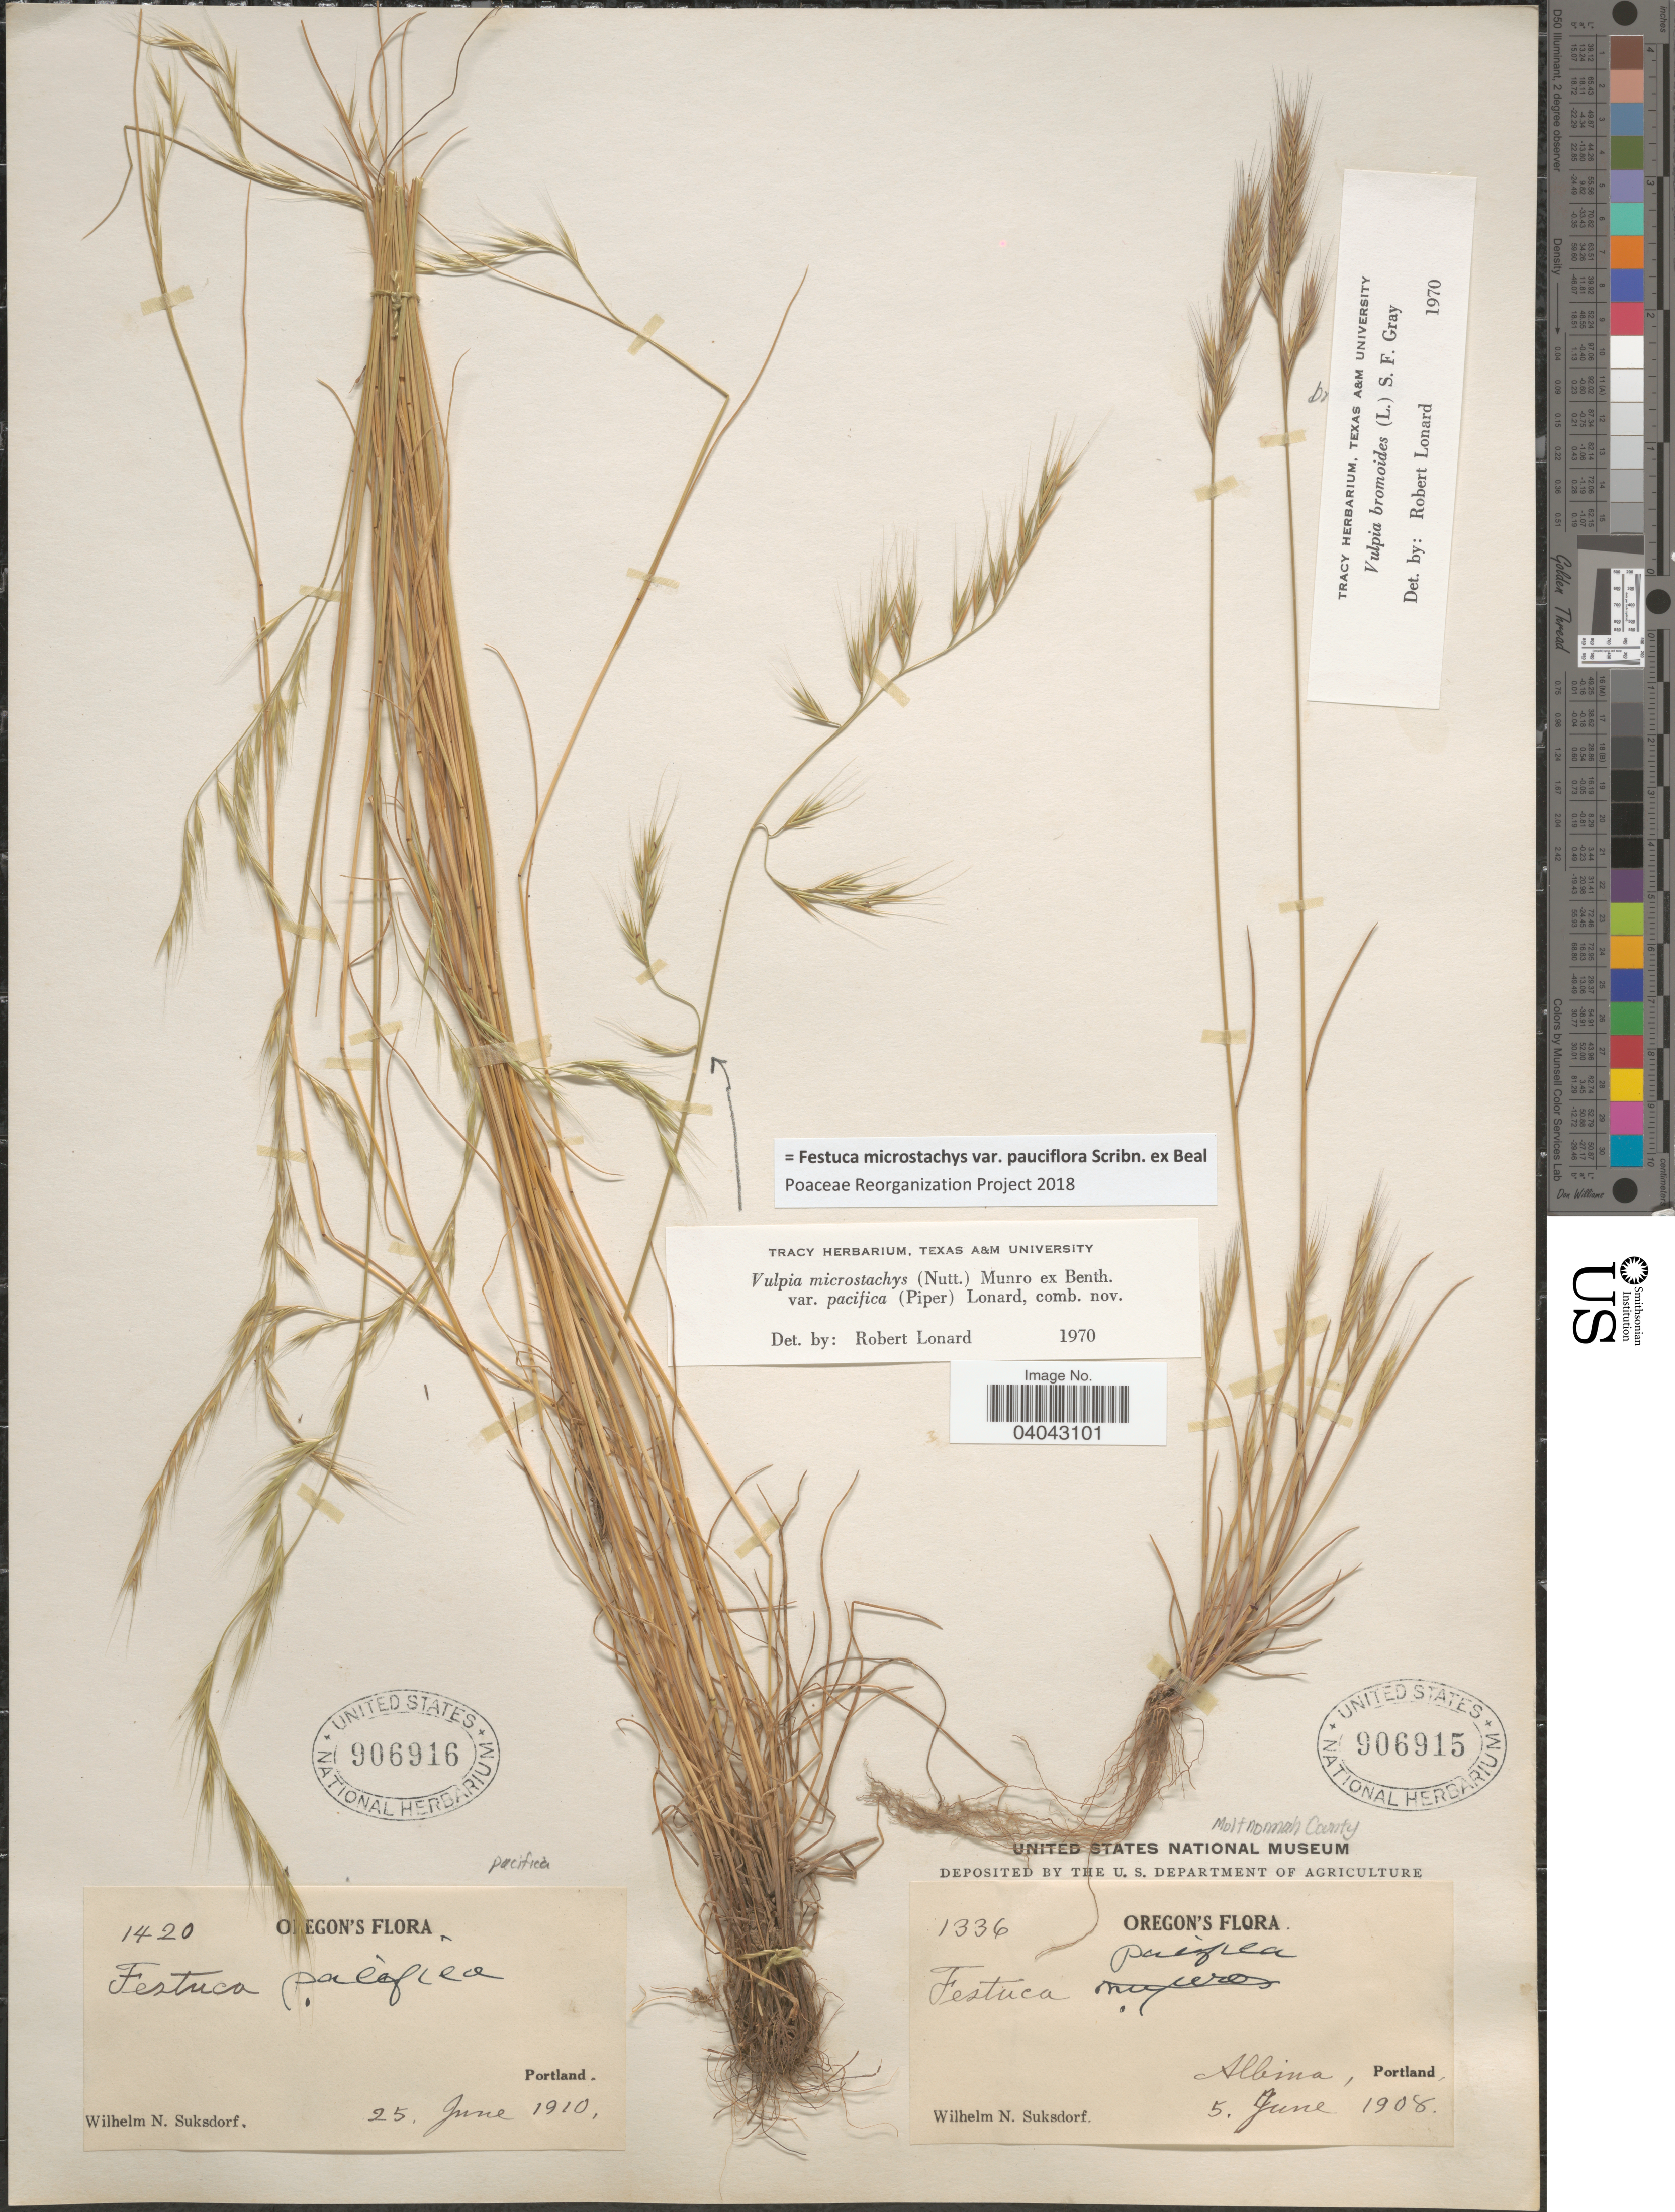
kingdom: Plantae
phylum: Tracheophyta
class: Liliopsida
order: Poales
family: Poaceae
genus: Festuca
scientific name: Festuca microstachys var. pauciflora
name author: Scribn. ex W.J. Beal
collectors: W. N. Suksdorf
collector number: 1336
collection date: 1908-06-05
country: United States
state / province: Oregon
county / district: Multnomah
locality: Albina, Portland. Multnomah County.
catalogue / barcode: US 906915